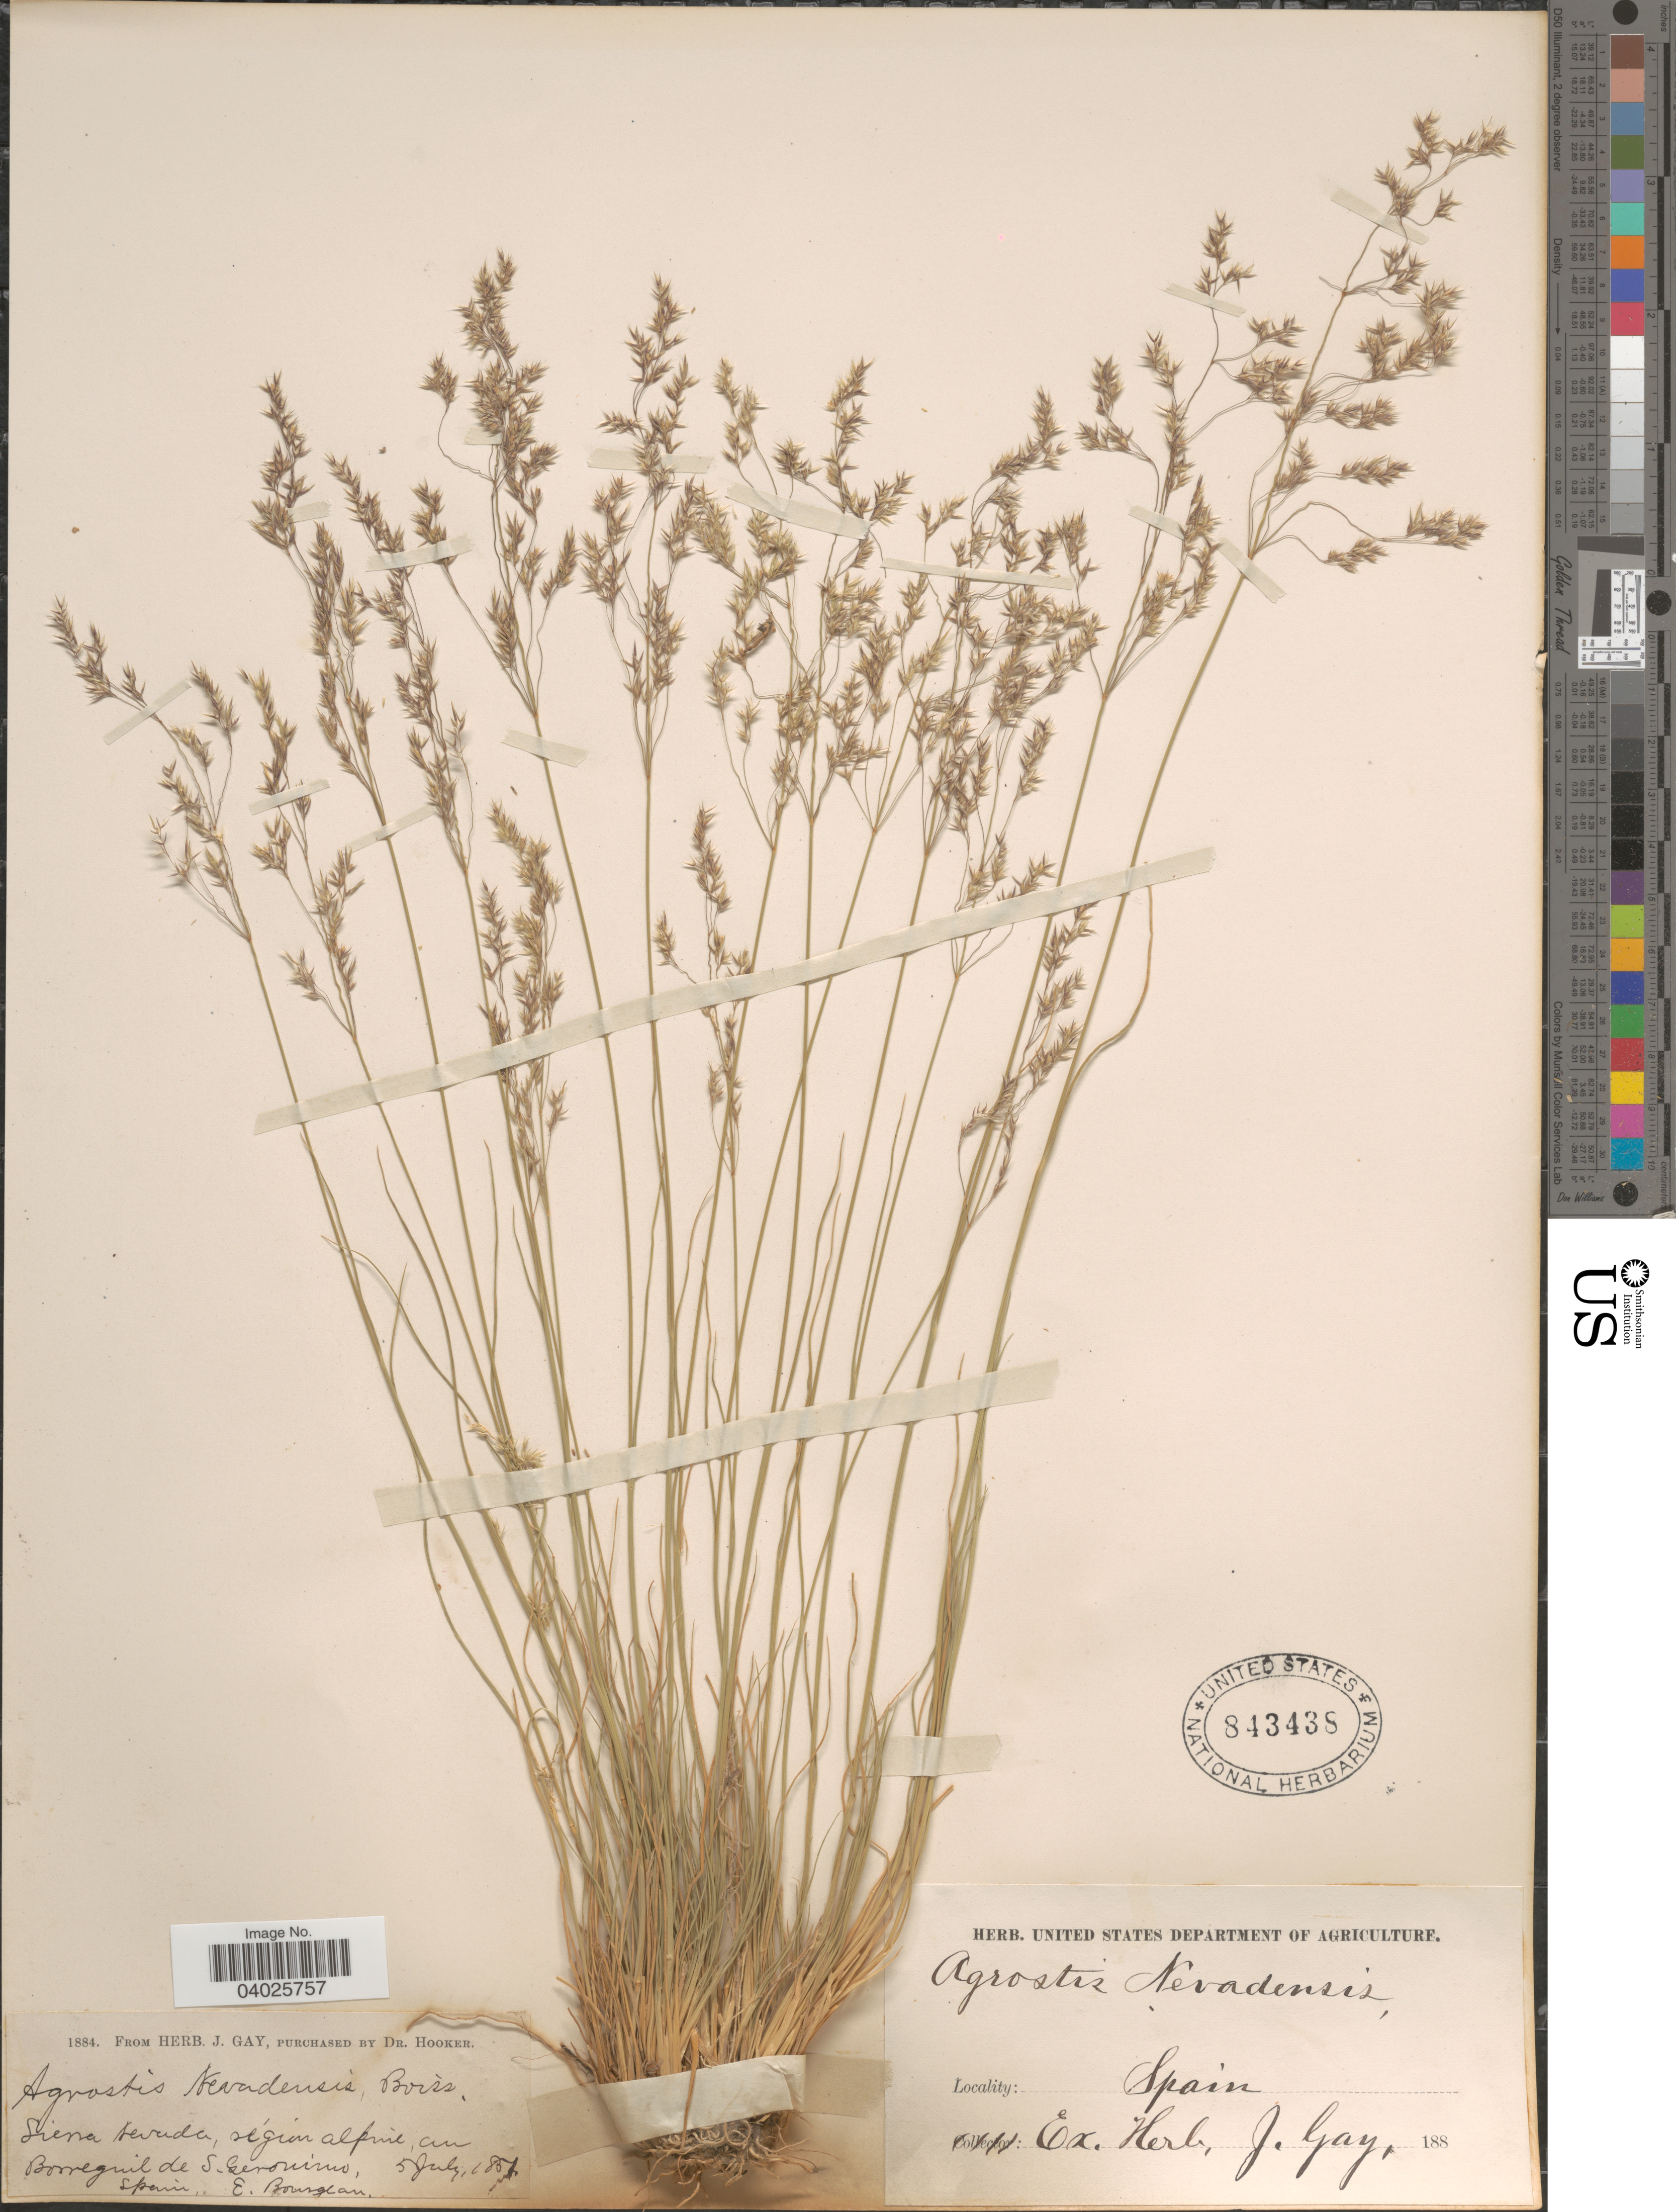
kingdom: Plantae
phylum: Tracheophyta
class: Liliopsida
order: Poales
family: Poaceae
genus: Agrostis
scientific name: Agrostis nevadensis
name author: Boiss.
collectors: E. Bourgeau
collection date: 1851-07-05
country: Spain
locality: Sierra Nevada, région alpine, au Borreguil de S. Geronimo.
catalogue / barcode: US 843438